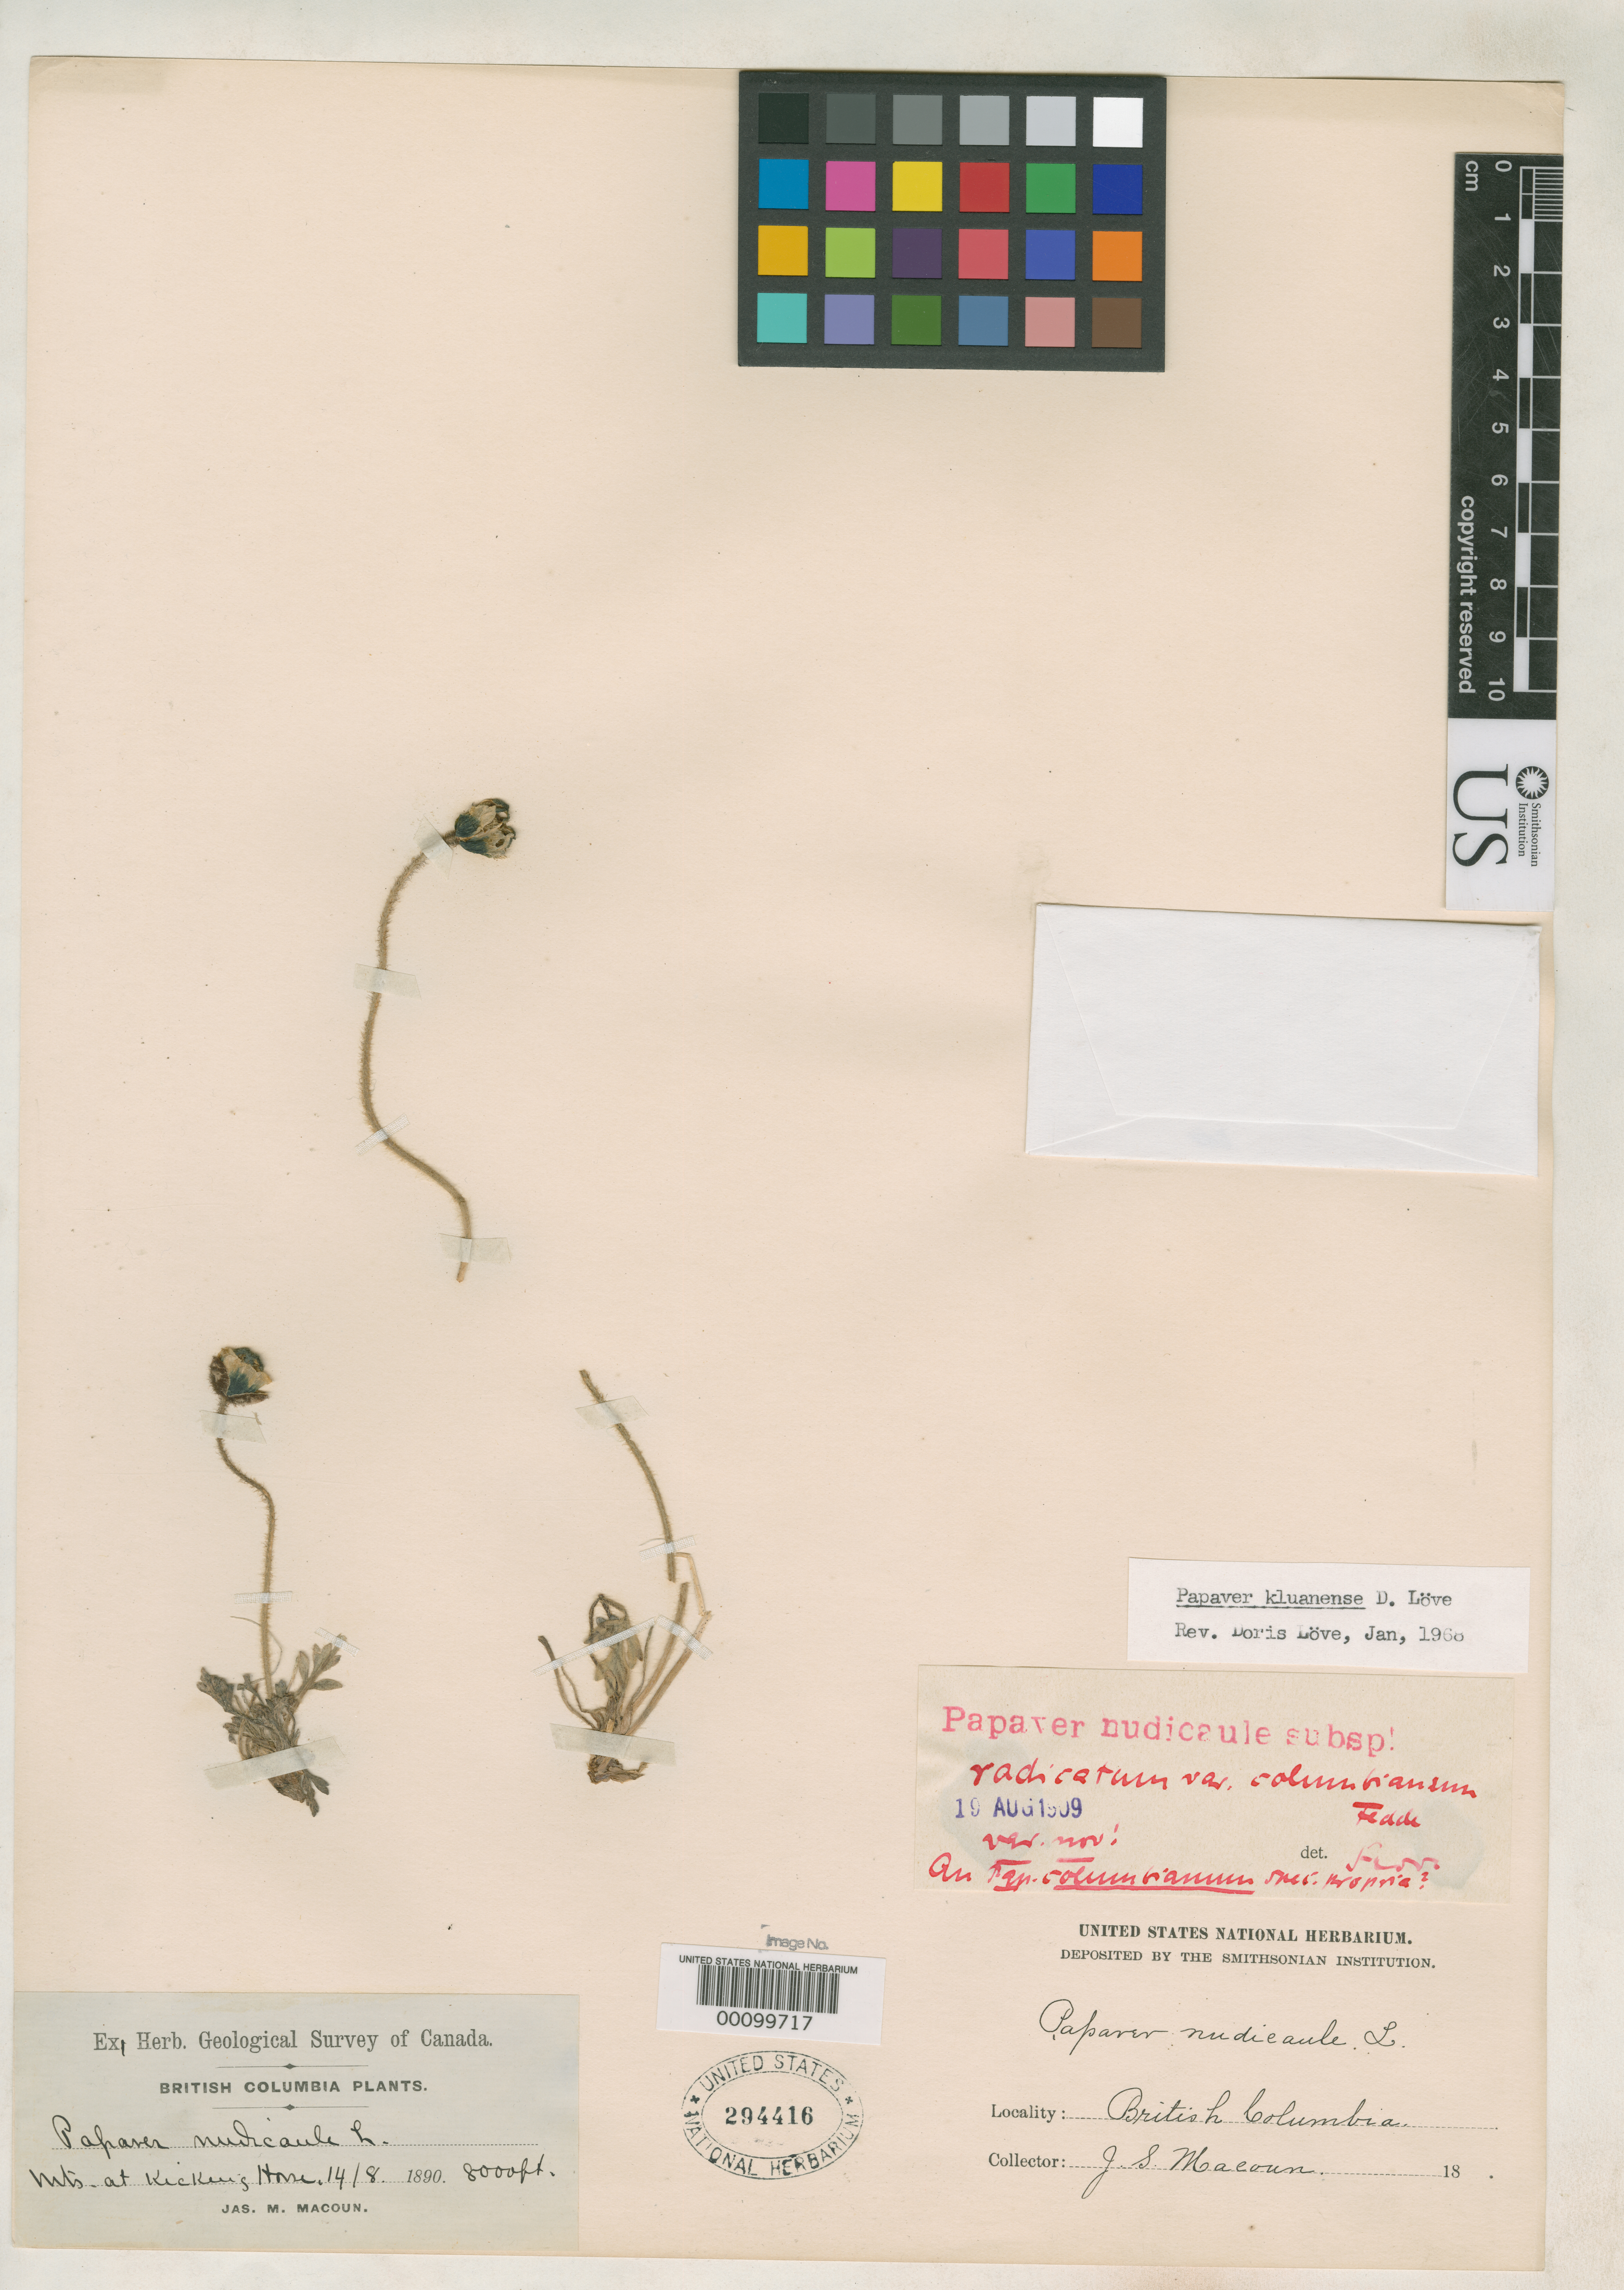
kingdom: Plantae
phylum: Tracheophyta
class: Magnoliopsida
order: Ranunculales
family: Papaveraceae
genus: Papaver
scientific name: Papaver nudicaule subsp. radicatum var. columbianum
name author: Fedde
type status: Holotype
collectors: J. M. Macoun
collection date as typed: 14 Aug 1890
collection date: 1890-08-14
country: Canada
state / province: British Columbia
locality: Mountains at Kicking.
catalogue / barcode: US 294416